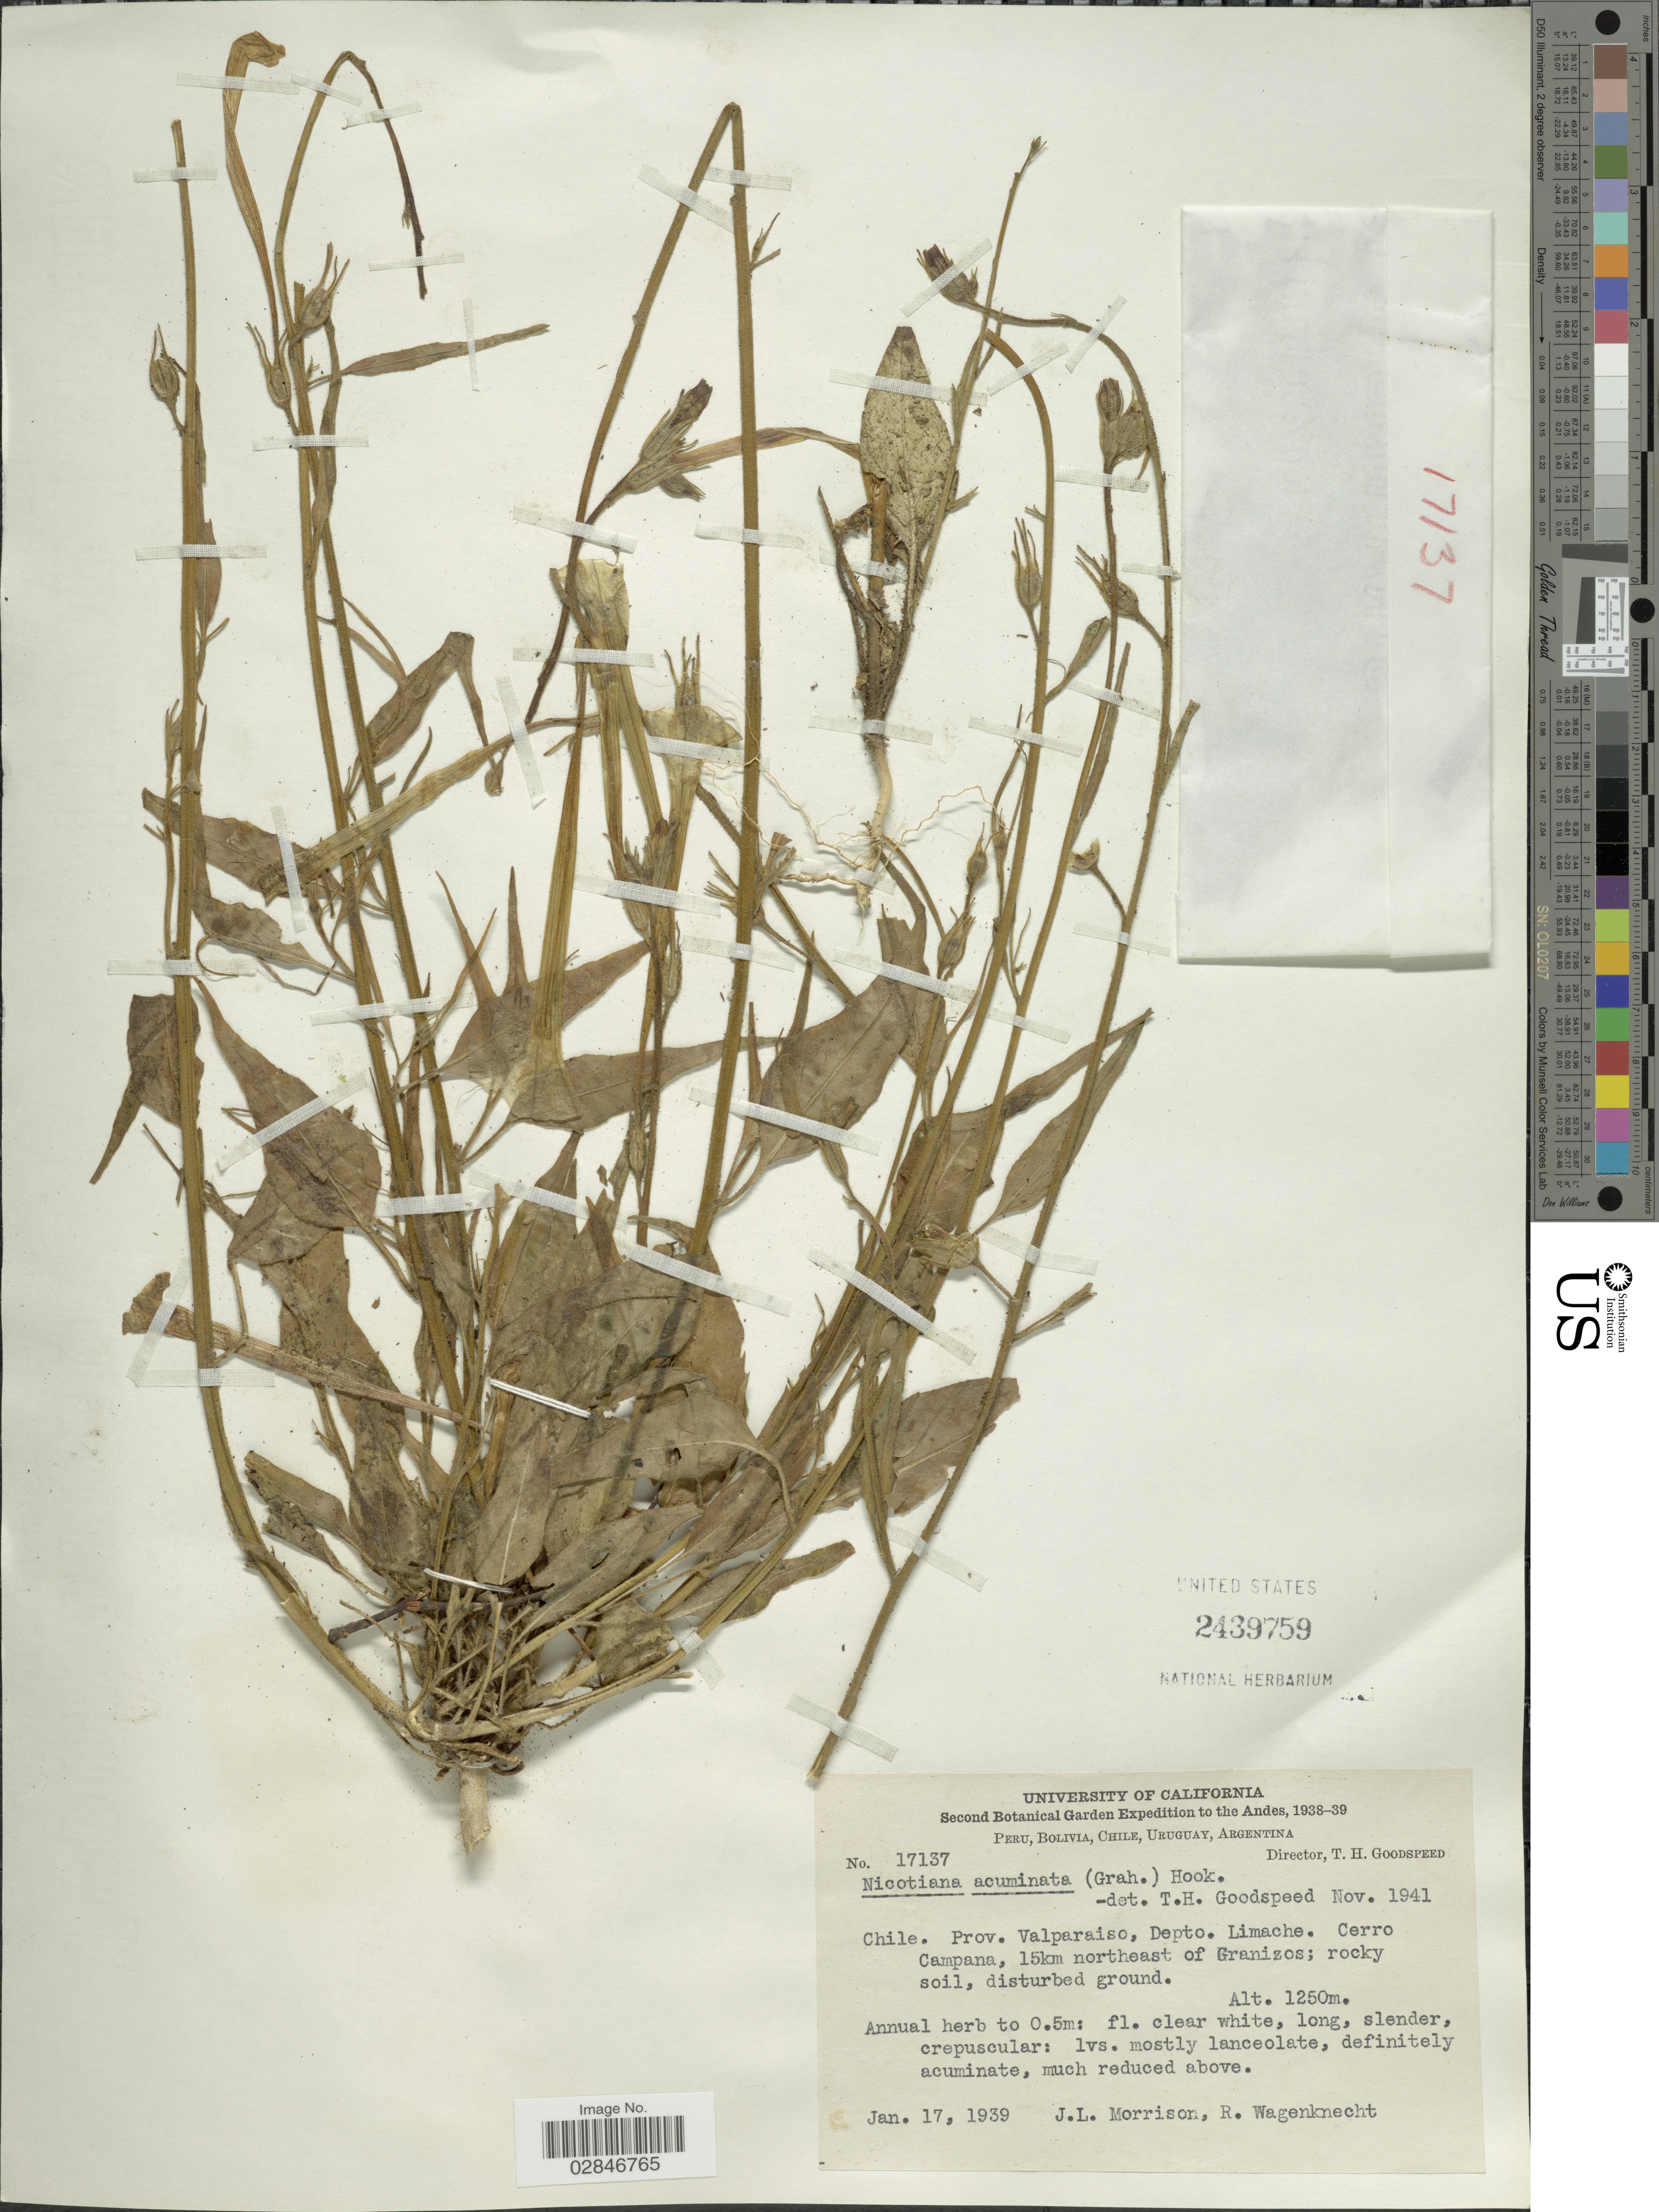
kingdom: Plantae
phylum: Tracheophyta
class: Magnoliopsida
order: Solanales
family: Solanaceae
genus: Nicotiana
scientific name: Nicotiana acuminata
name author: (Graham) Hook.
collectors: J. Morrison & R. Wagenknecht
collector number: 17137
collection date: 1939-01-17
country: Chile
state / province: Valparaíso (V)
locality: The Andes, Prov. Valparaiso, Depto. Limache. Cerro Campana, 15km northeast of Granizos.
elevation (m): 1250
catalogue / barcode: US 2439759